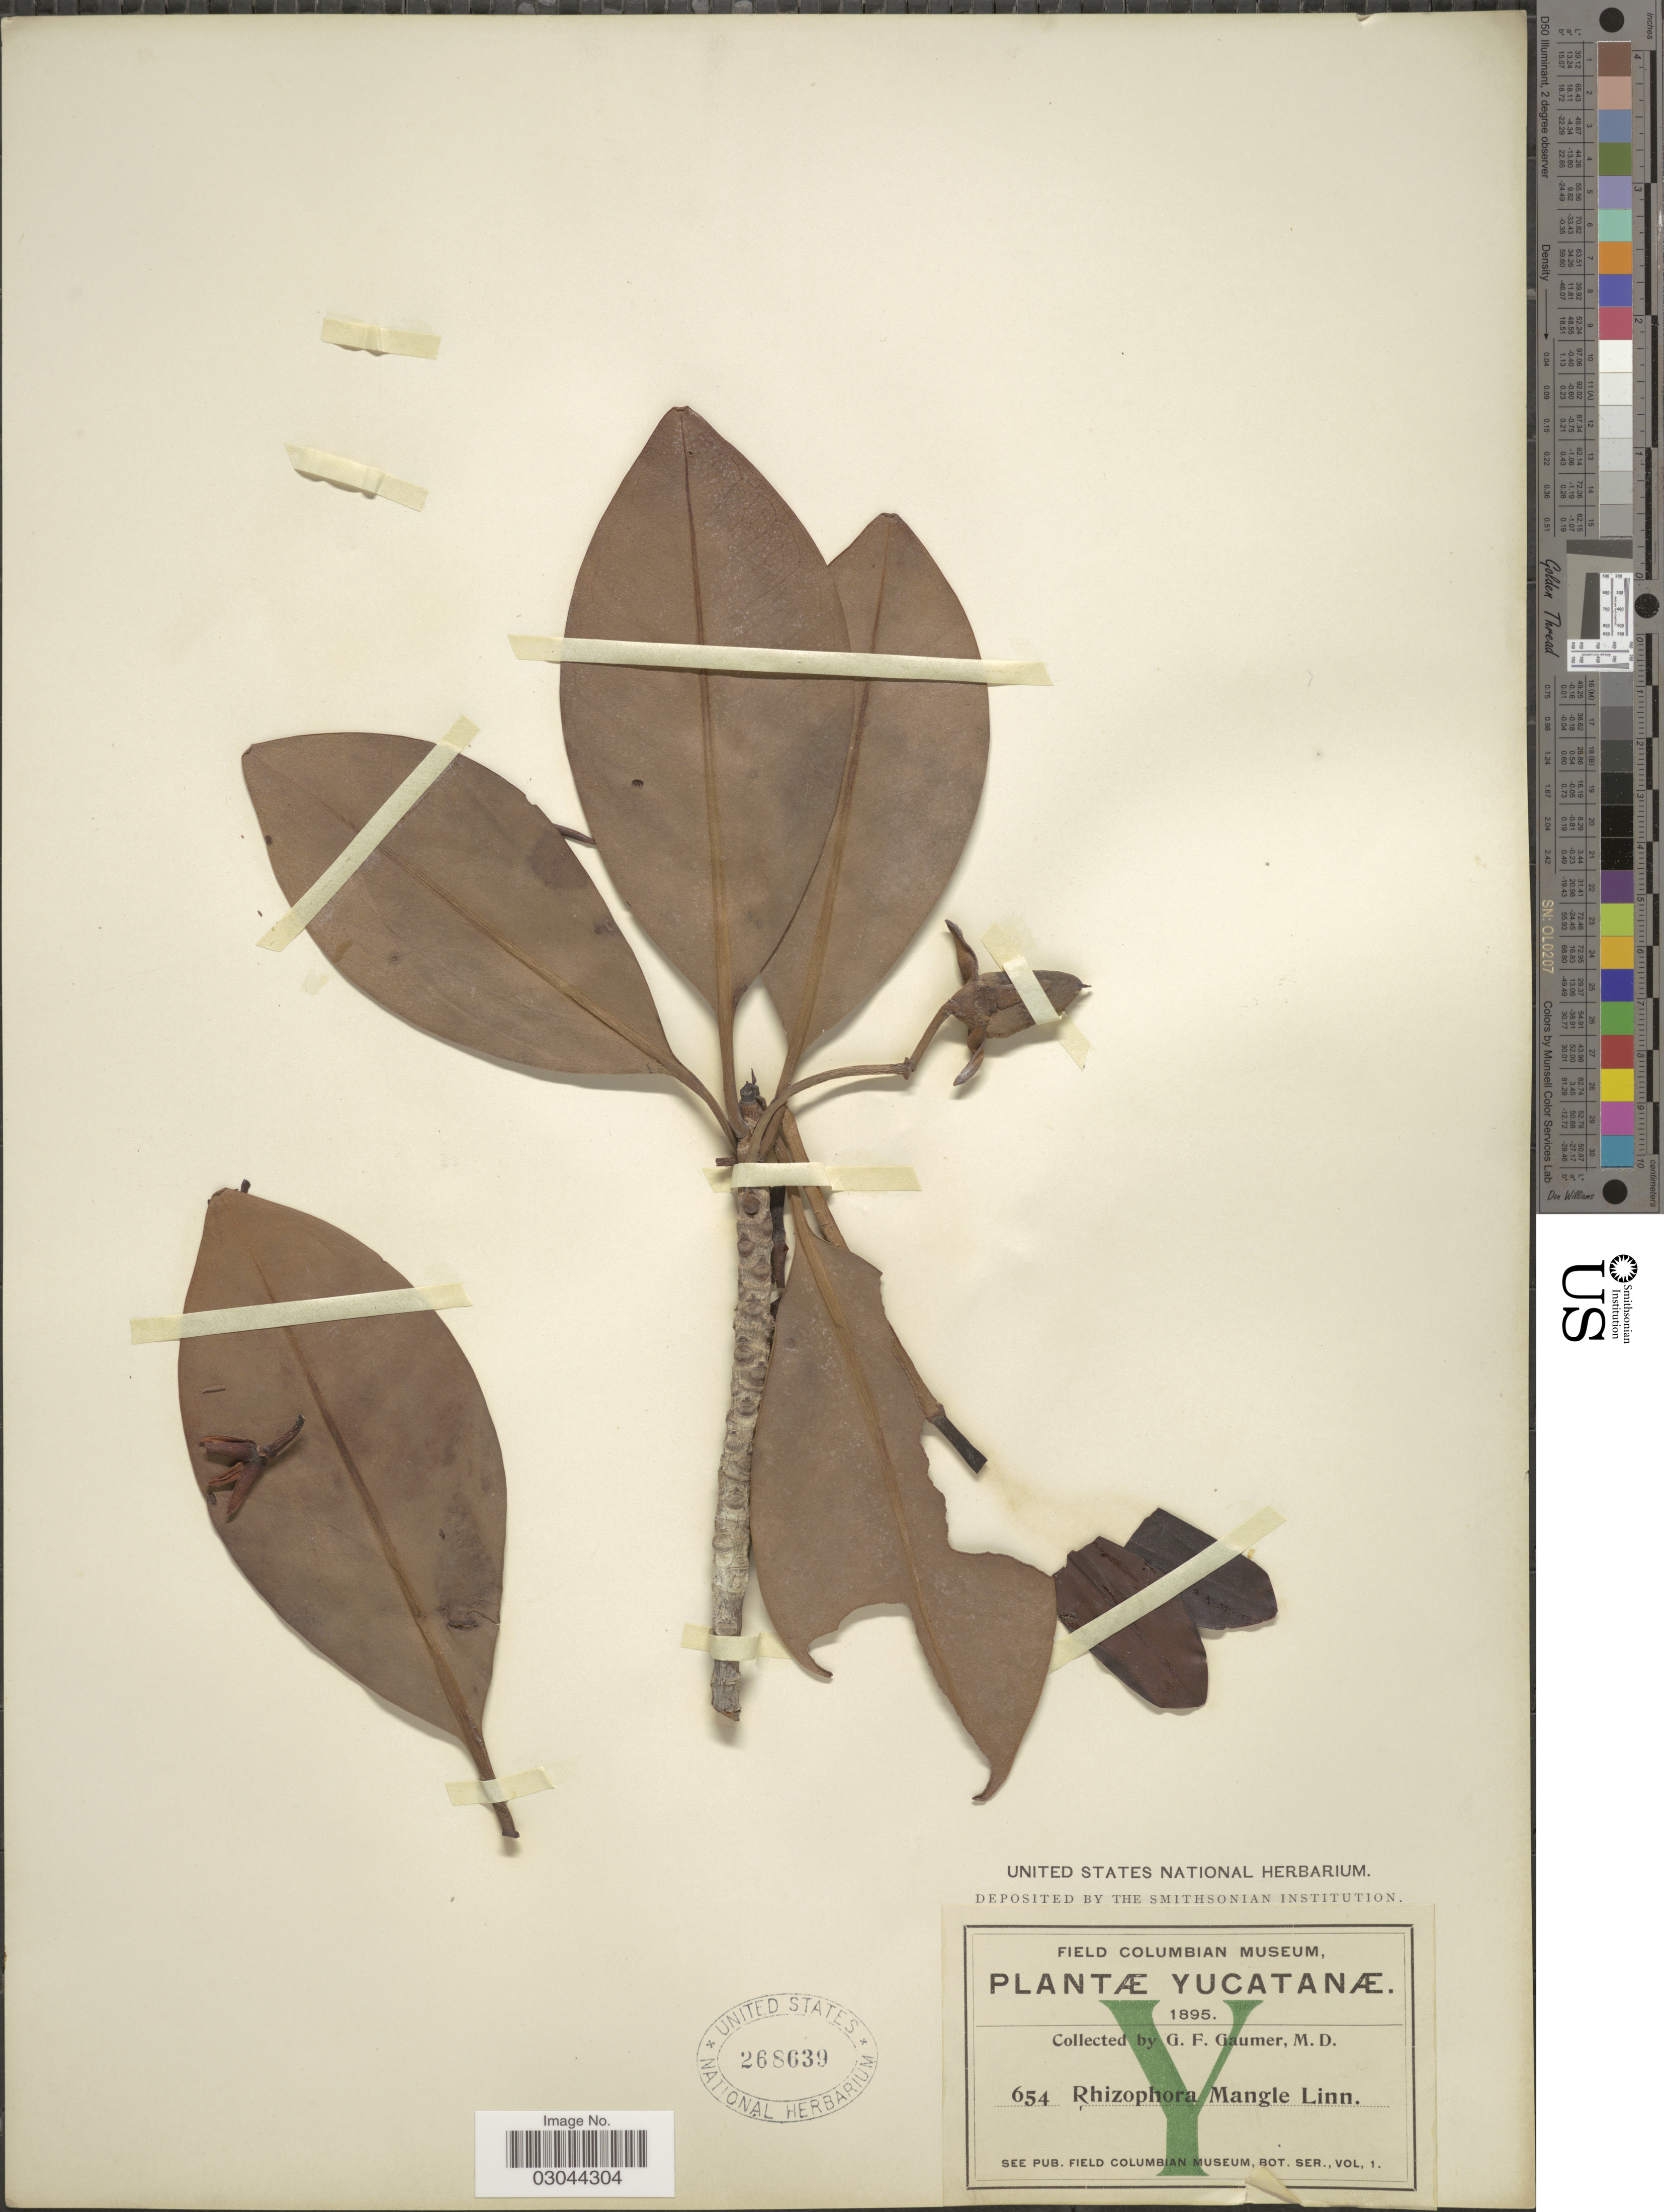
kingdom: Plantae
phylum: Tracheophyta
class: Magnoliopsida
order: Malpighiales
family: Rhizophoraceae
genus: Rhizophora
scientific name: Rhizophora mangle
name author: L.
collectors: G. F. Gaumer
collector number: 654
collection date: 1895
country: Mexico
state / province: Yucatán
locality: Yucatanae.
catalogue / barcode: US 268639